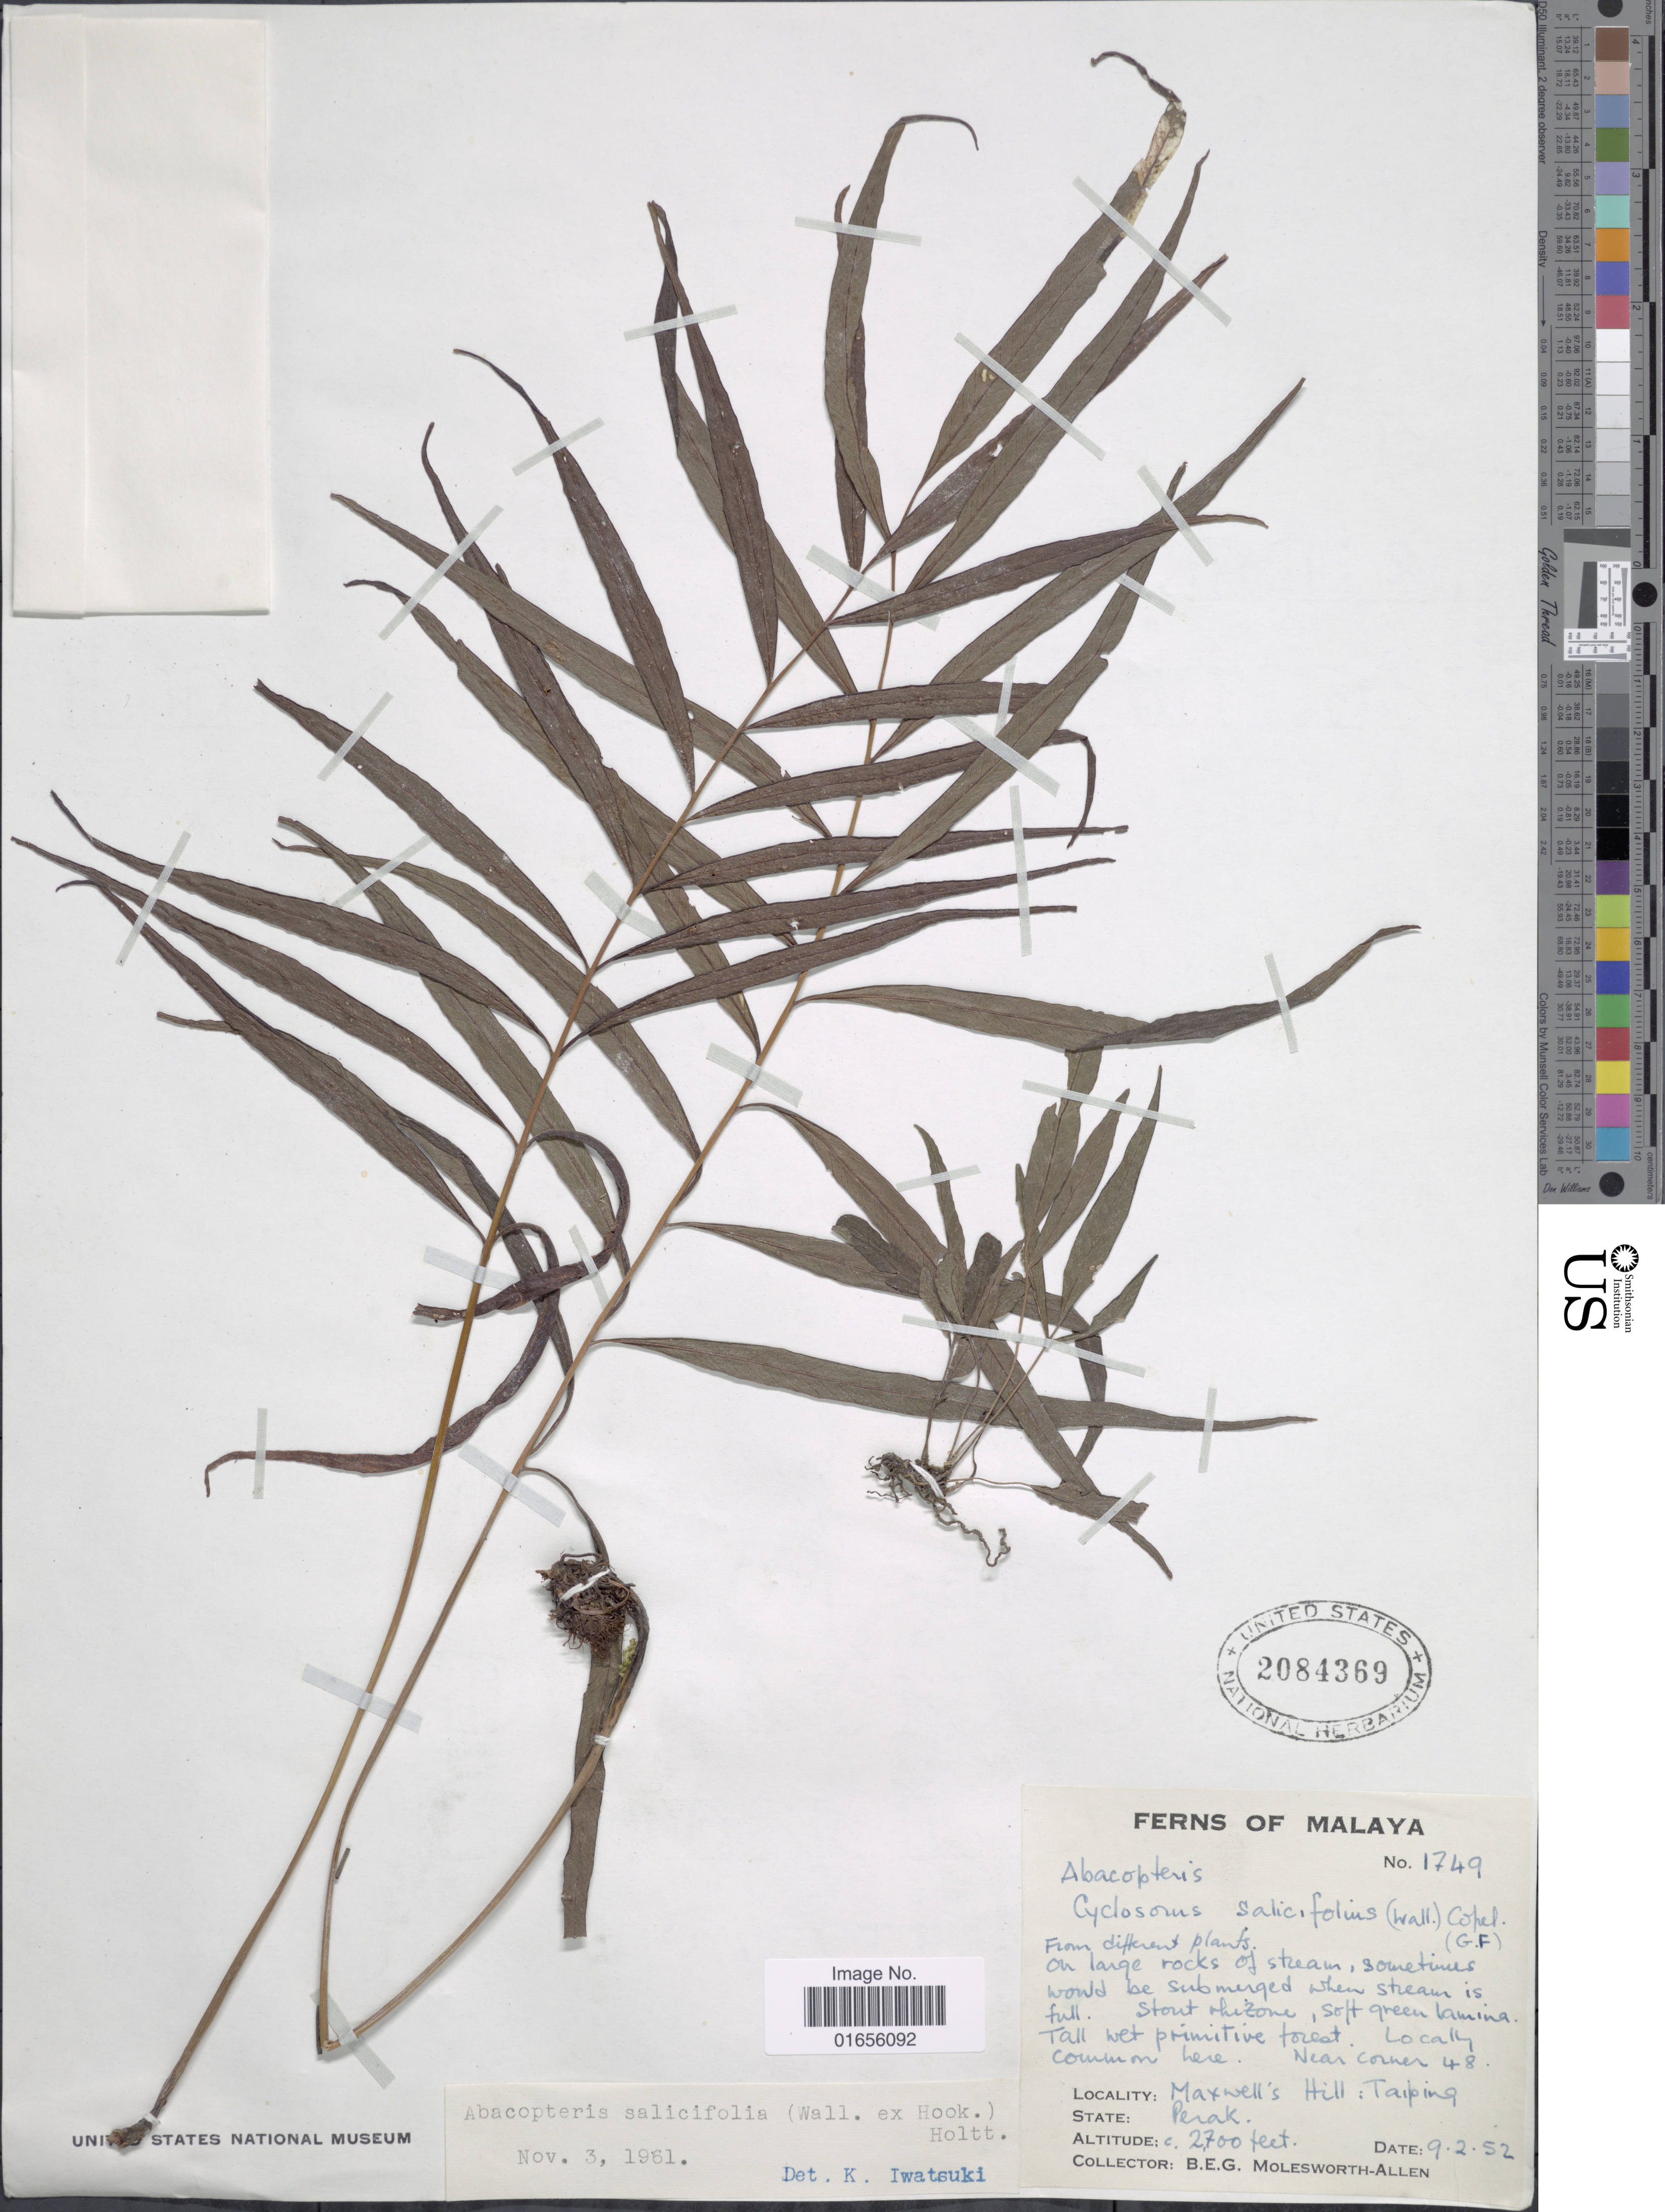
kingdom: Plantae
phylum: Tracheophyta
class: Polypodiopsida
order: Polypodiales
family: Thelypteridaceae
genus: Pronephrium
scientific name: Pronephrium salicifolium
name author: (Wall.) Holttum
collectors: B. E. G. Molesworth-Allen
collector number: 1749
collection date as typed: Transcribed d/m/y: 9/2/52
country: Malaysia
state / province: Perak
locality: Malaya, near corner 48, Maxwell's Hill: Taiping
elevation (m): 823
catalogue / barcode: US 2084369